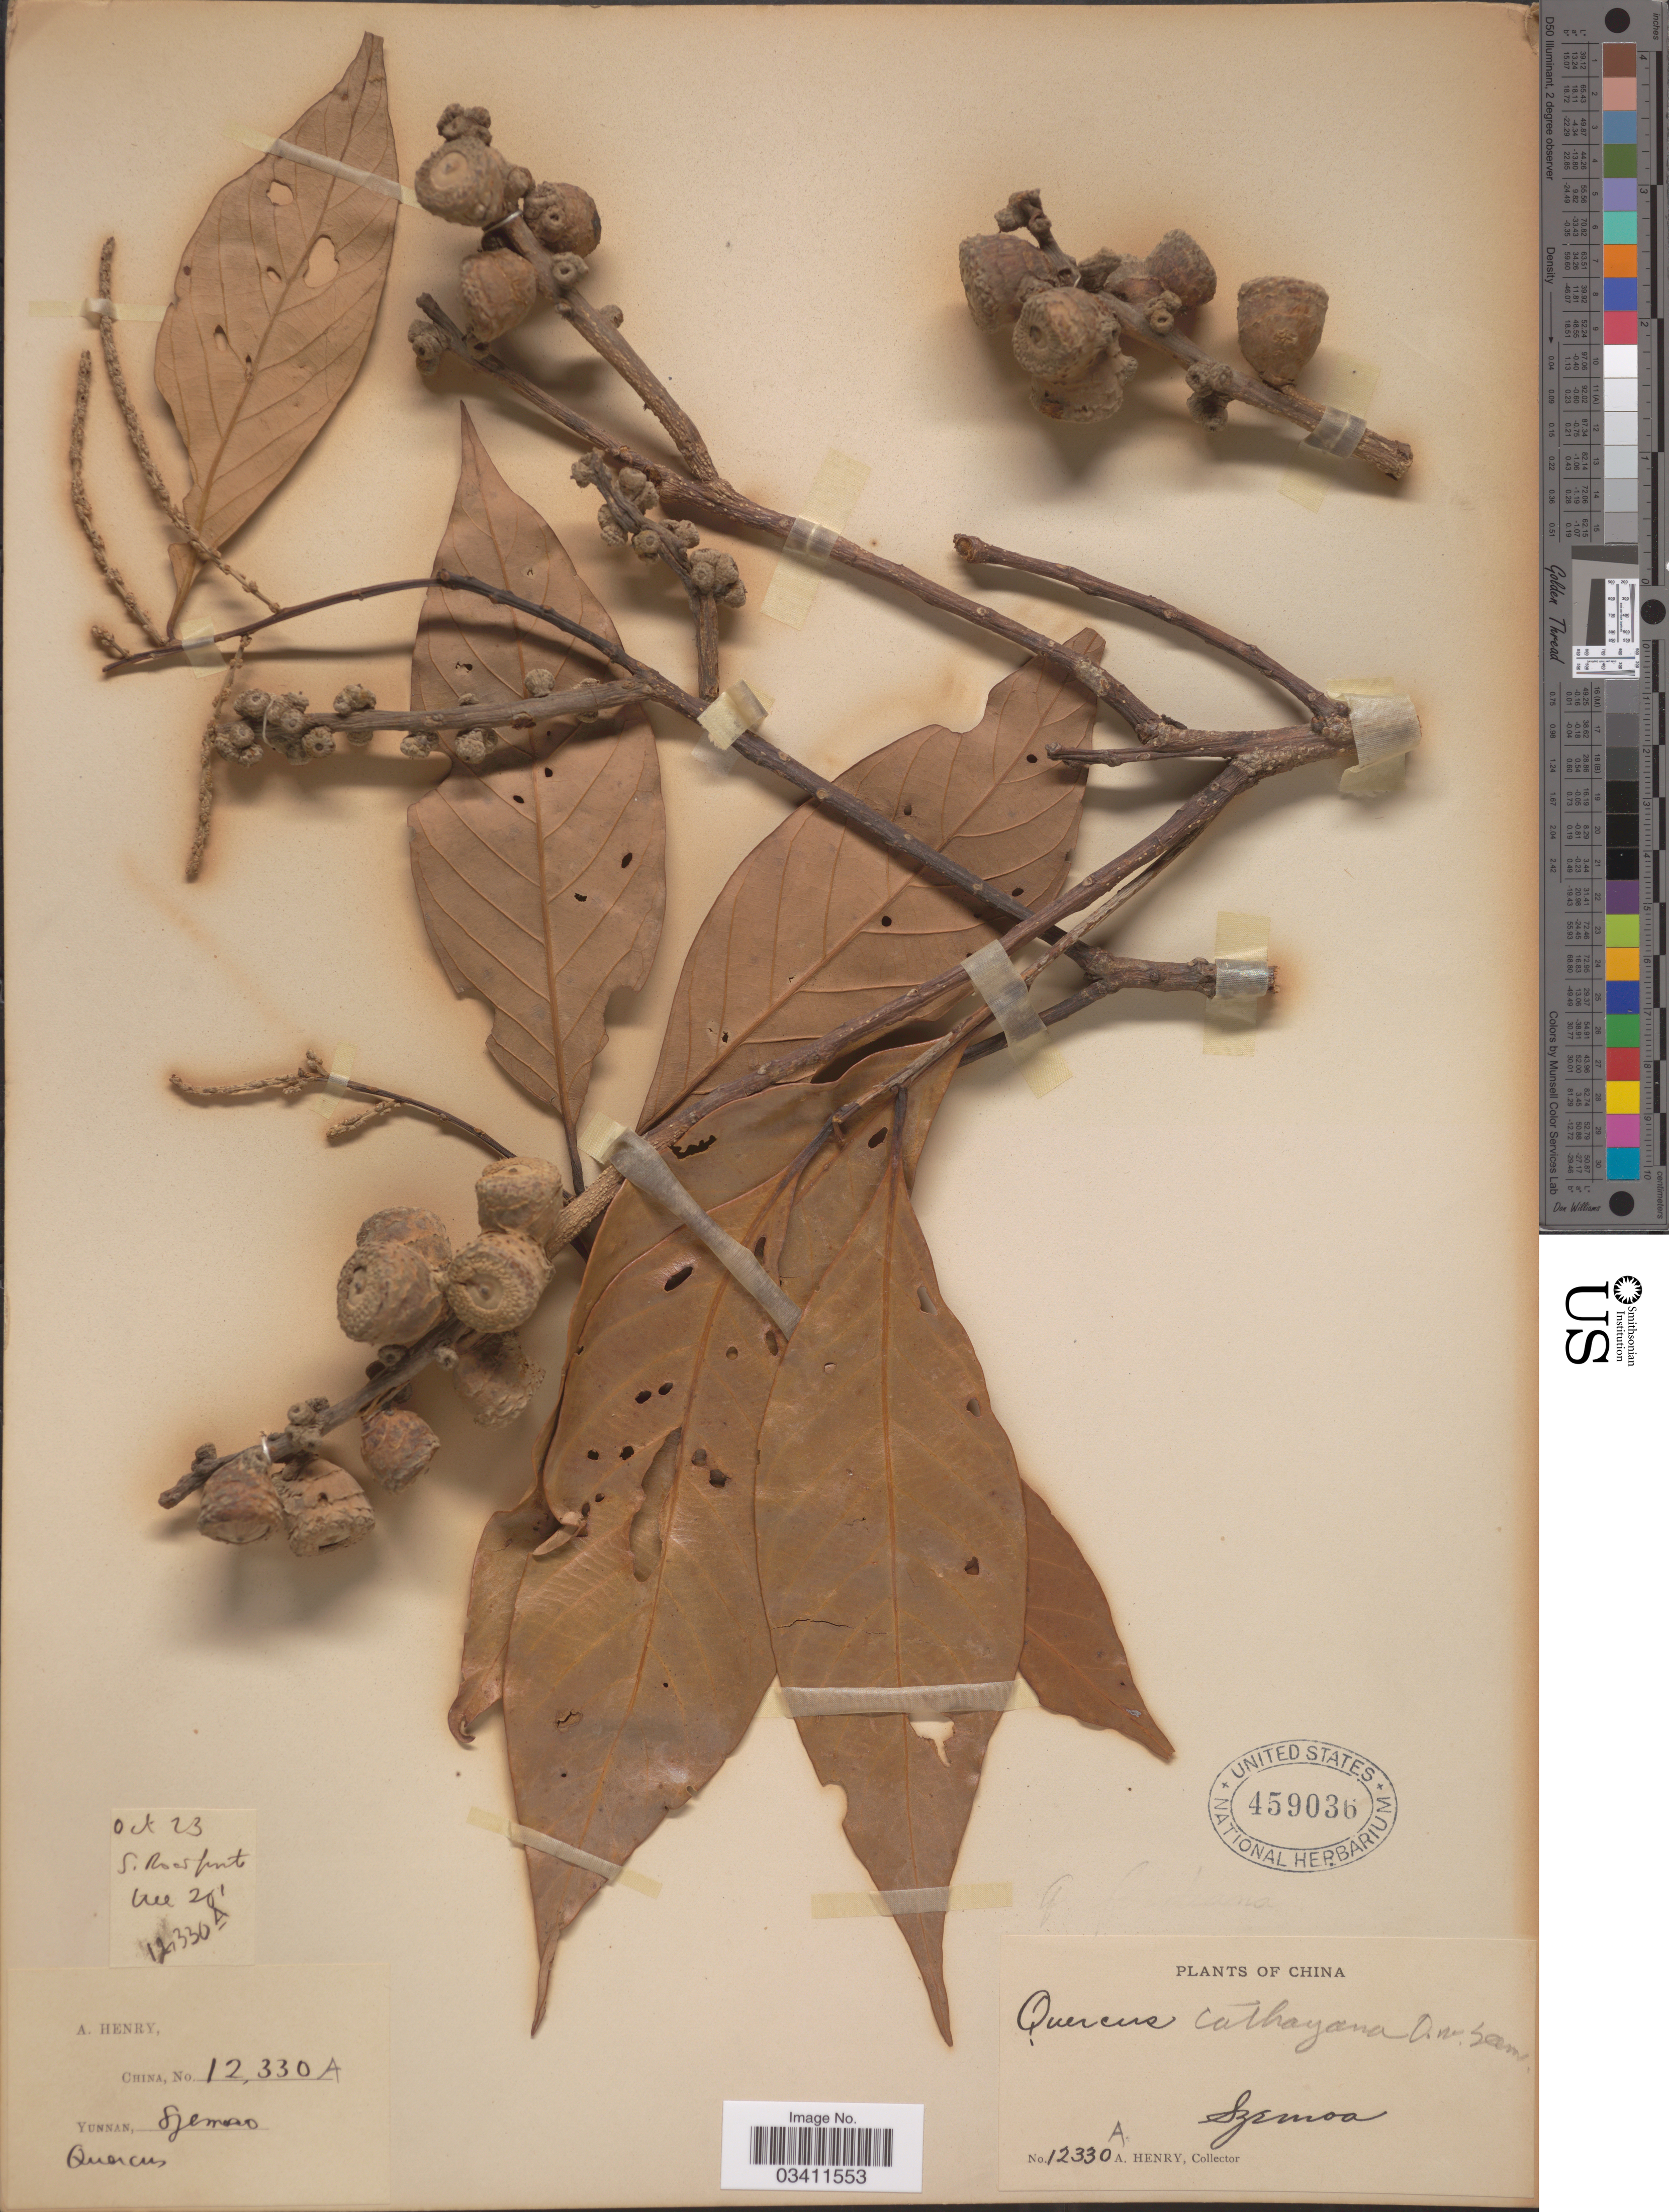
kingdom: Plantae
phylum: Tracheophyta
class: Magnoliopsida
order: Fagales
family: Fagaceae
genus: Quercus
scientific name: Quercus cathayana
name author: Seemen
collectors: A. Henry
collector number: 12330 A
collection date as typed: Transcribed d/m/y: /10/23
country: China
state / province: Yunnan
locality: Szemoa. S. road forest.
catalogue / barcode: US 459036